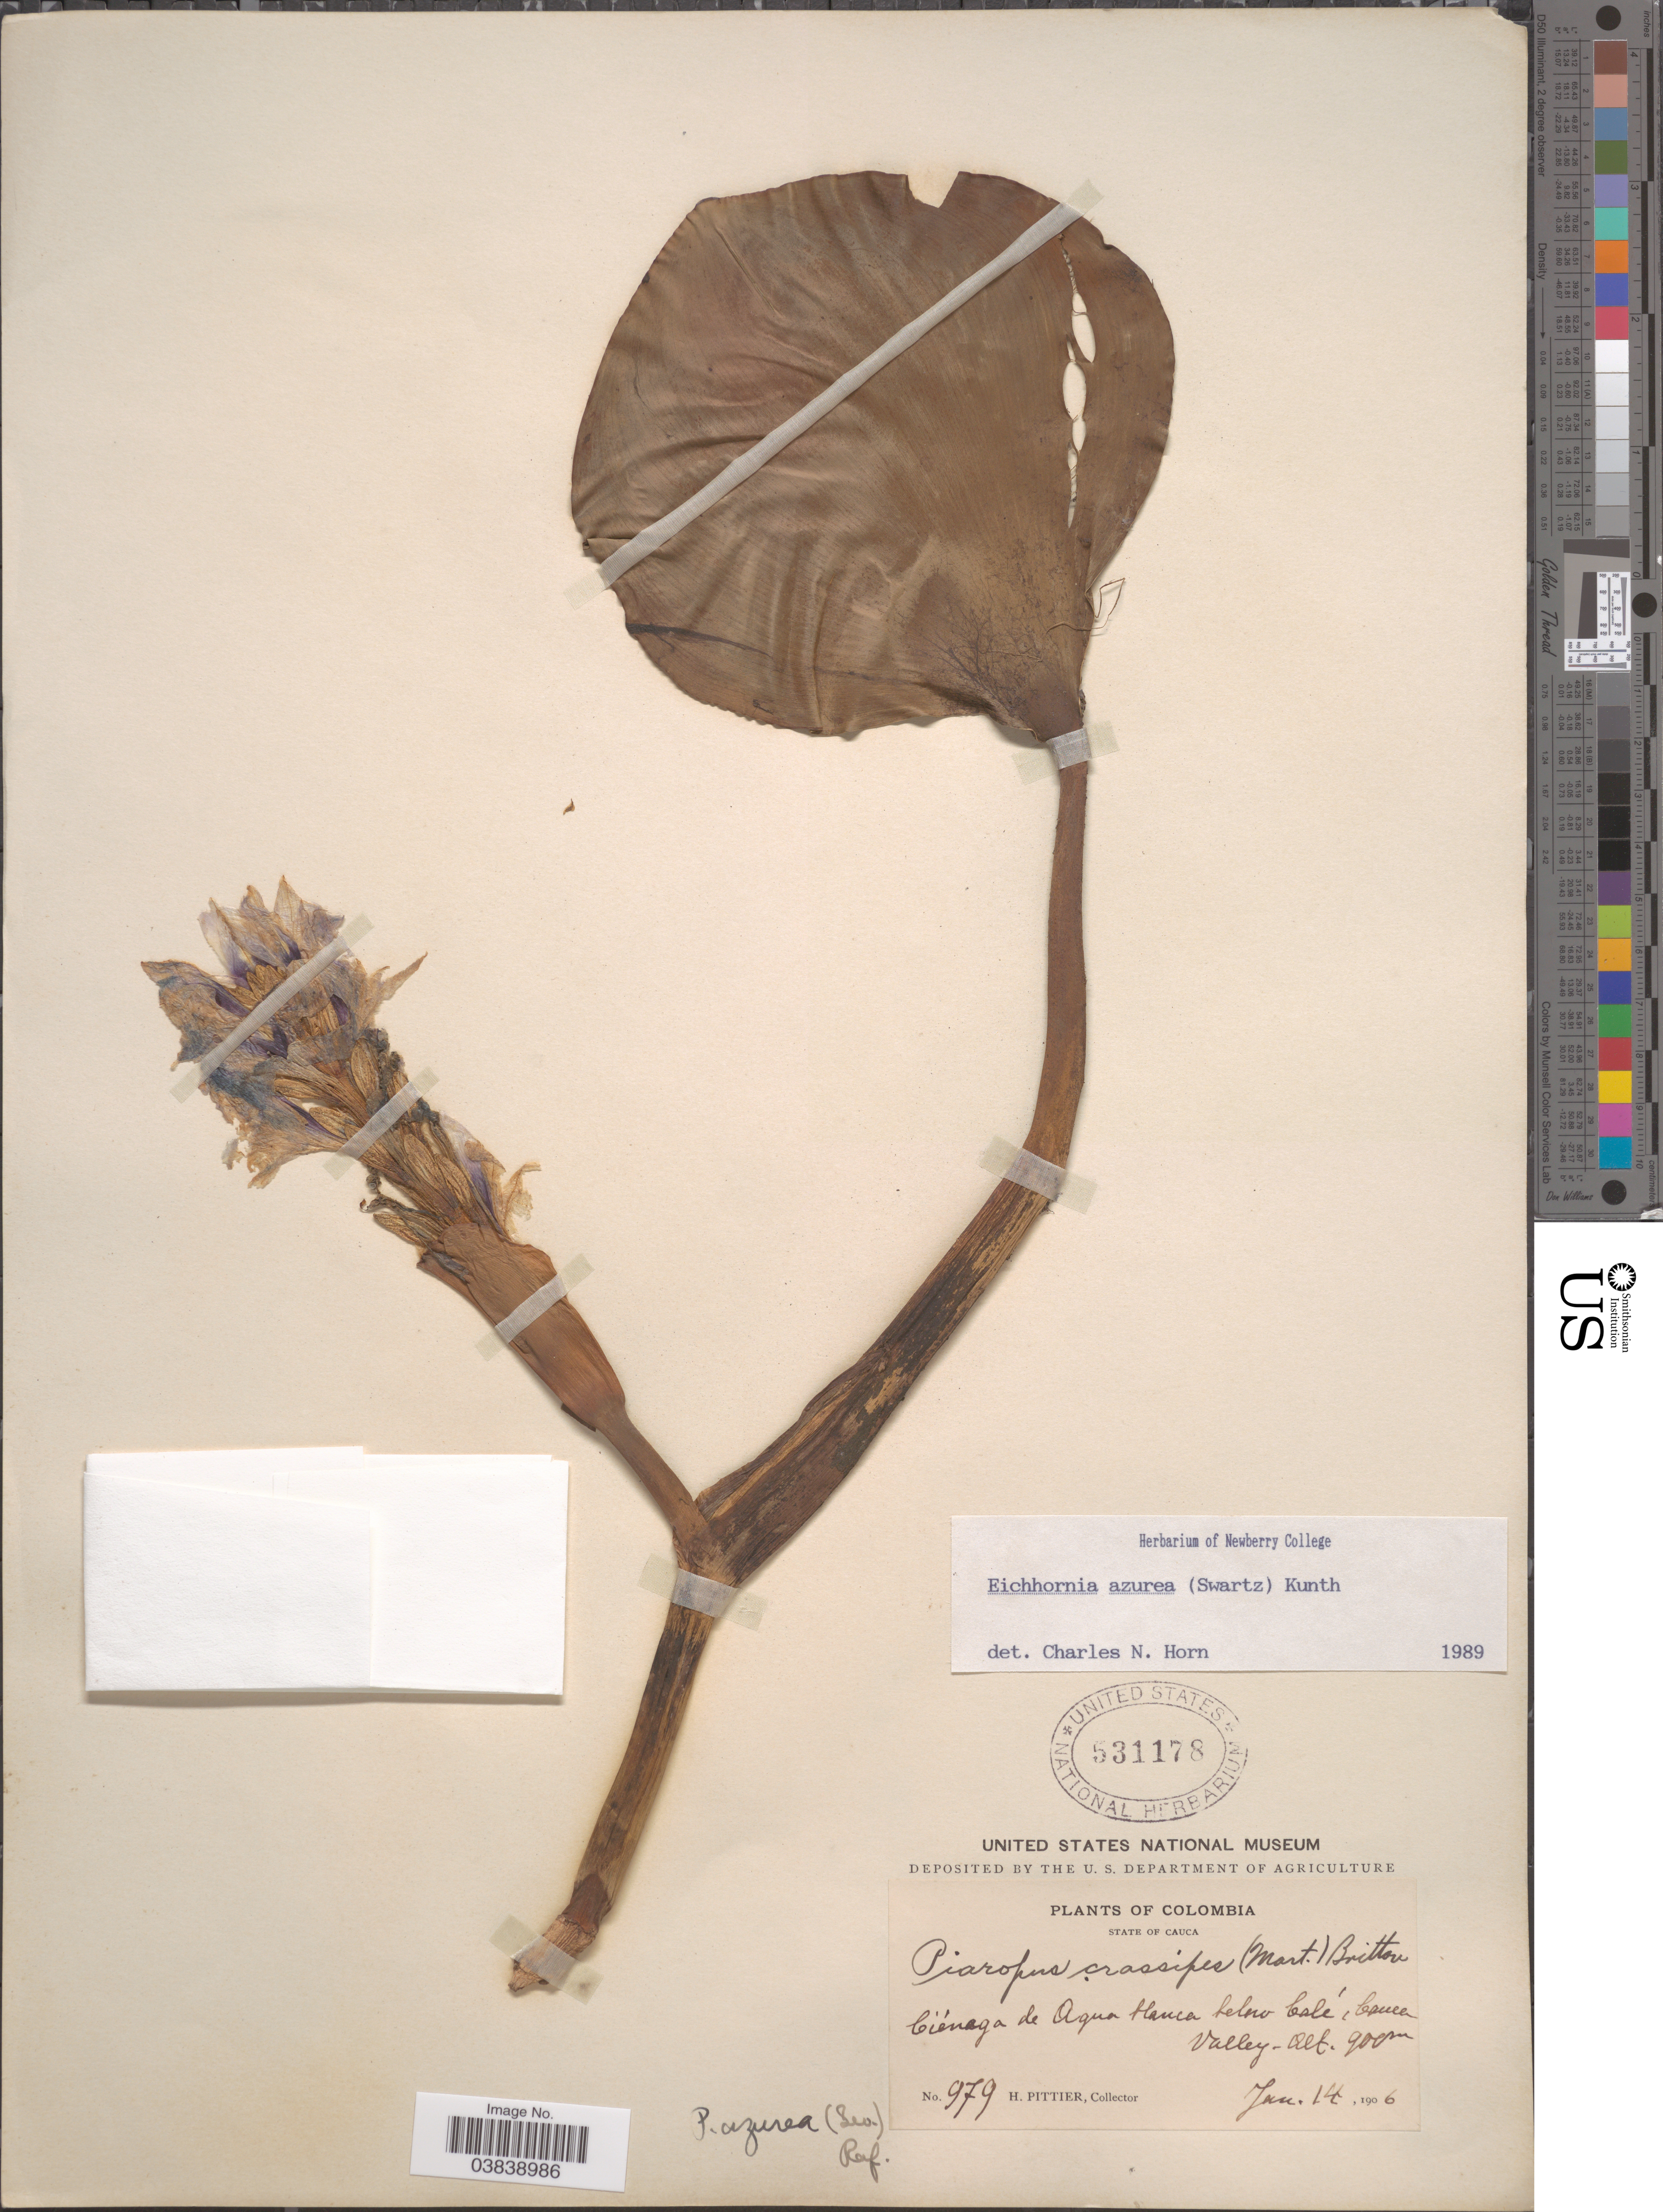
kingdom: Plantae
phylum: Tracheophyta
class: Liliopsida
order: Commelinales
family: Pontederiaceae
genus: Eichhornia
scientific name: Eichhornia azurea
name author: (Sw.) Kunth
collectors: H. F. Pittier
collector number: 979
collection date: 1906-01-14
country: Colombia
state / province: Cauca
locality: Ciénaga de Agua Hauca below Calí, Cauca Valley.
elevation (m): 900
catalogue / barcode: US 531178